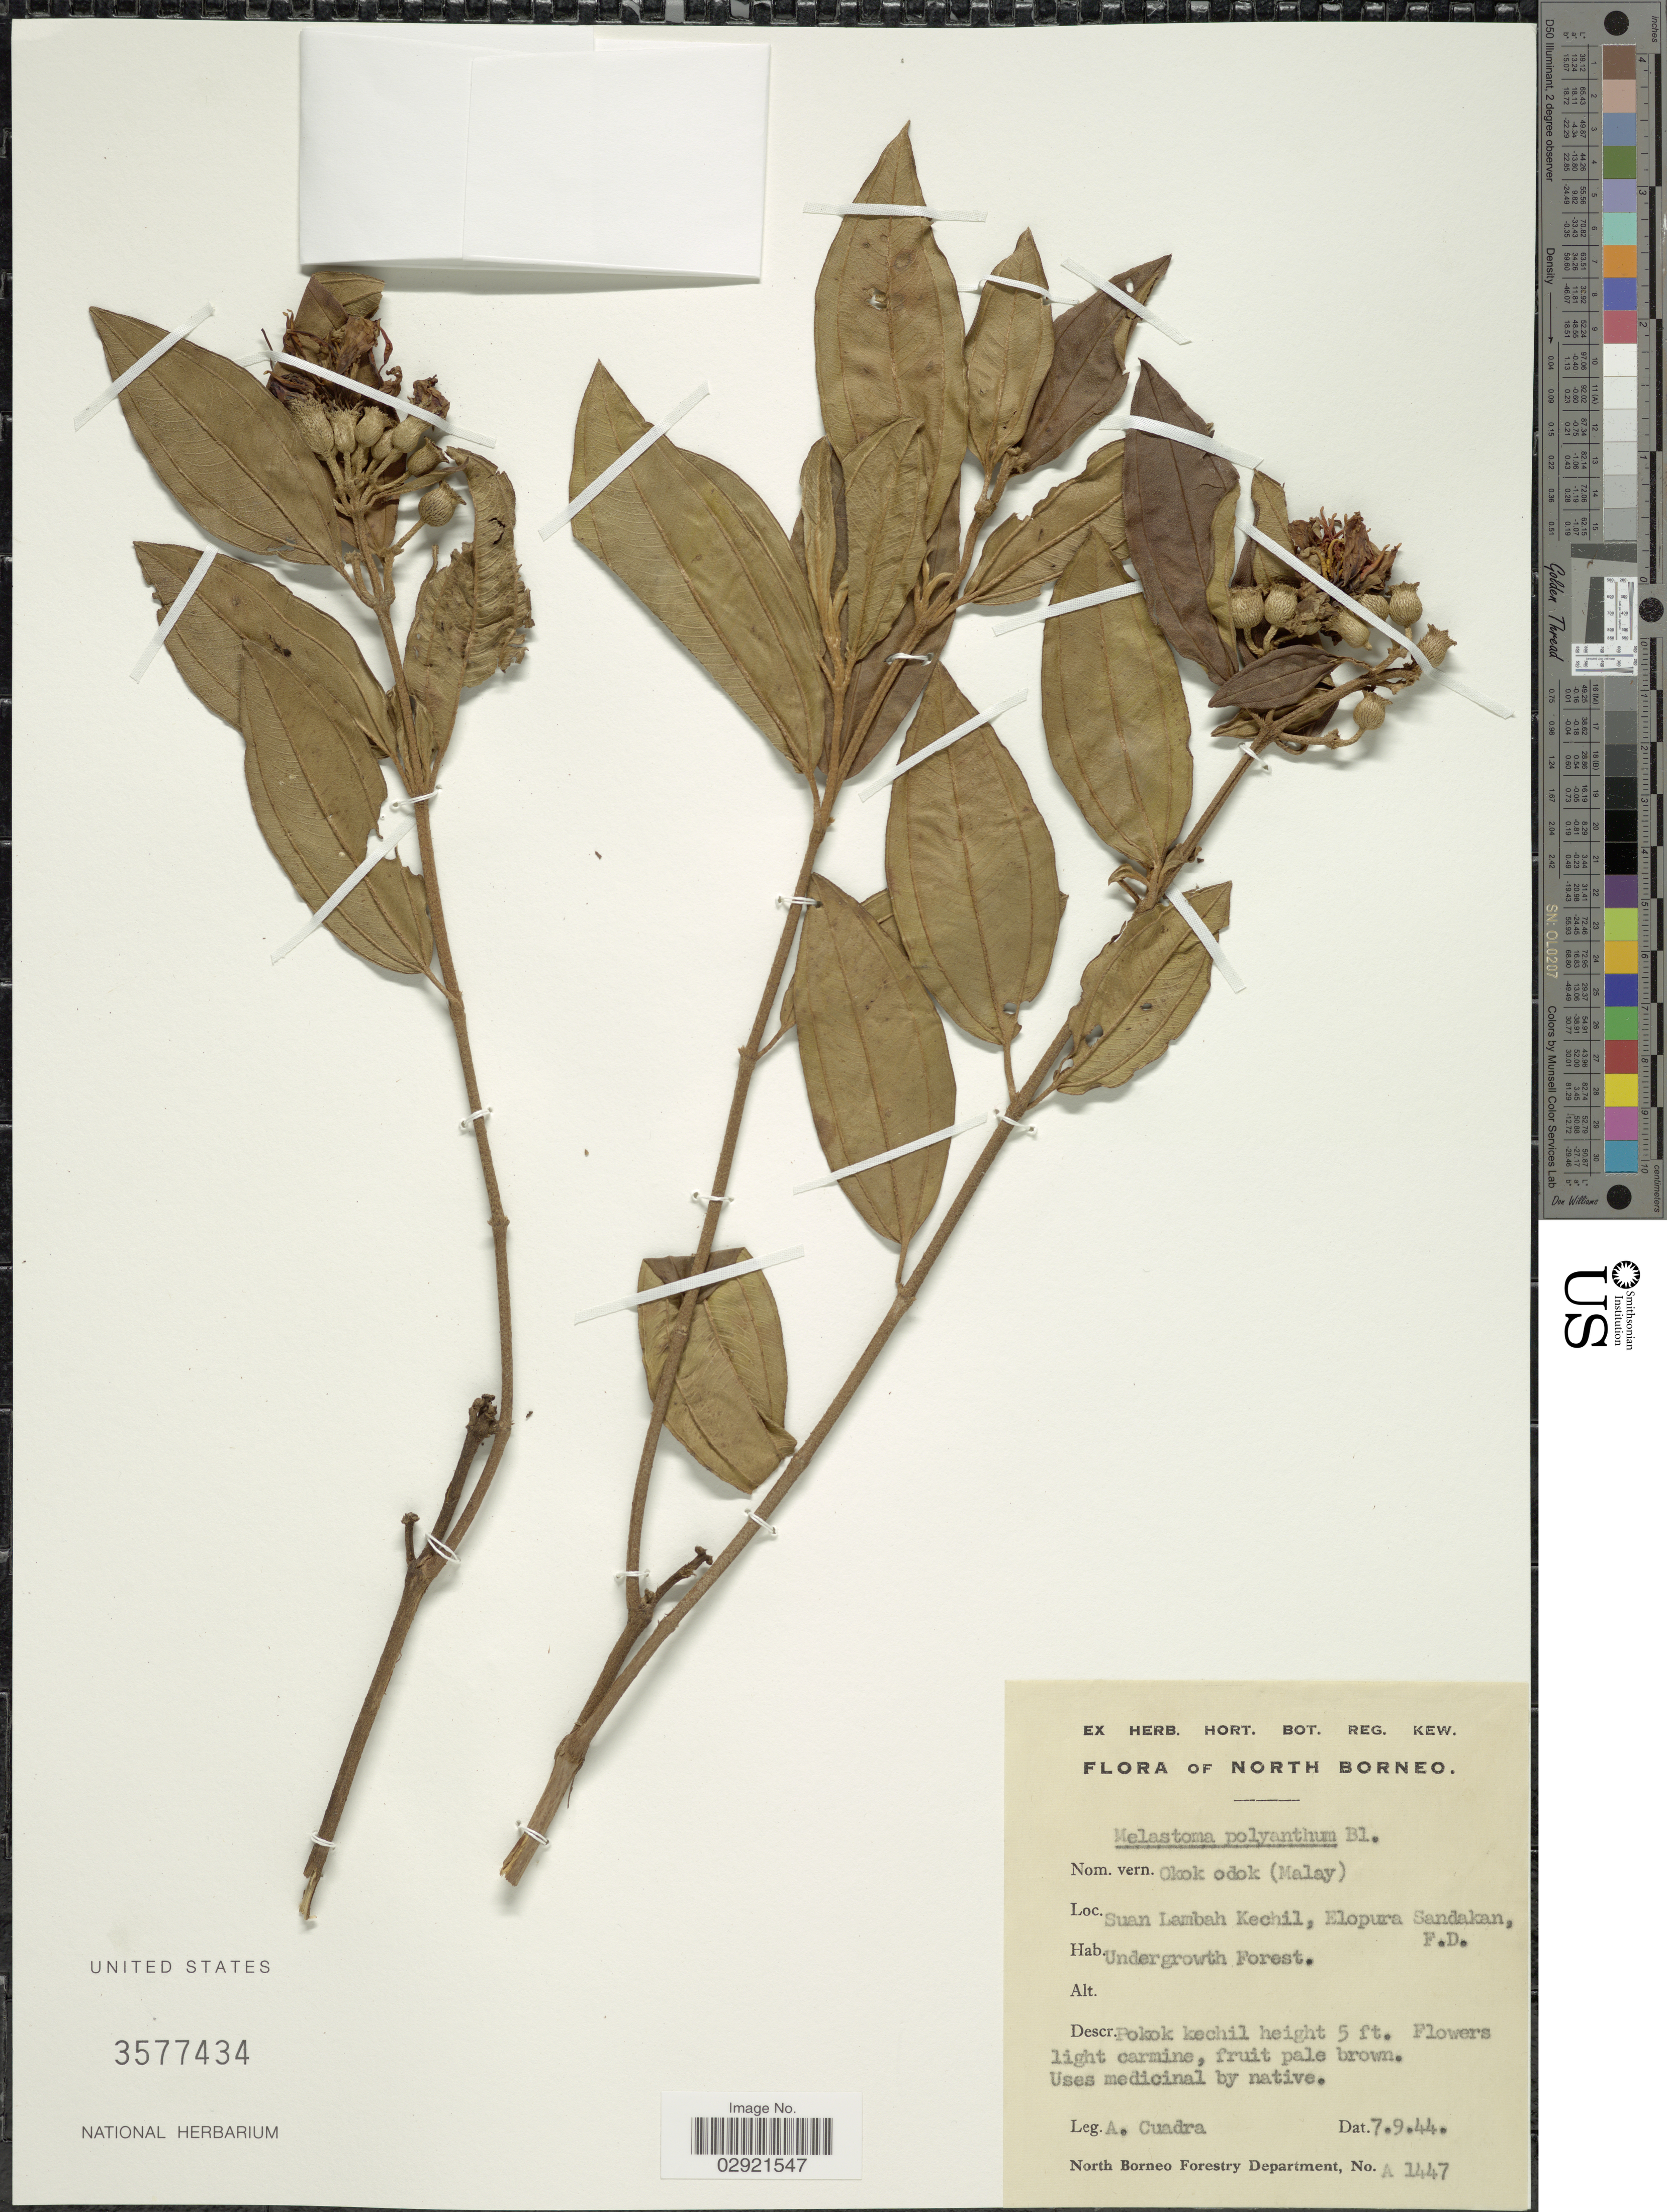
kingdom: Plantae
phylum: Tracheophyta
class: Magnoliopsida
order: Myrtales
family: Melastomataceae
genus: Melastoma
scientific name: Melastoma polyanthum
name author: Blume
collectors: A. Cuadra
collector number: A1447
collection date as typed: Transcribed d/m/y: 7/9/44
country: Malaysia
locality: North Borneo. Suan Lambah Kechil, Elopura Sandakan, F.D.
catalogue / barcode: US 3577434